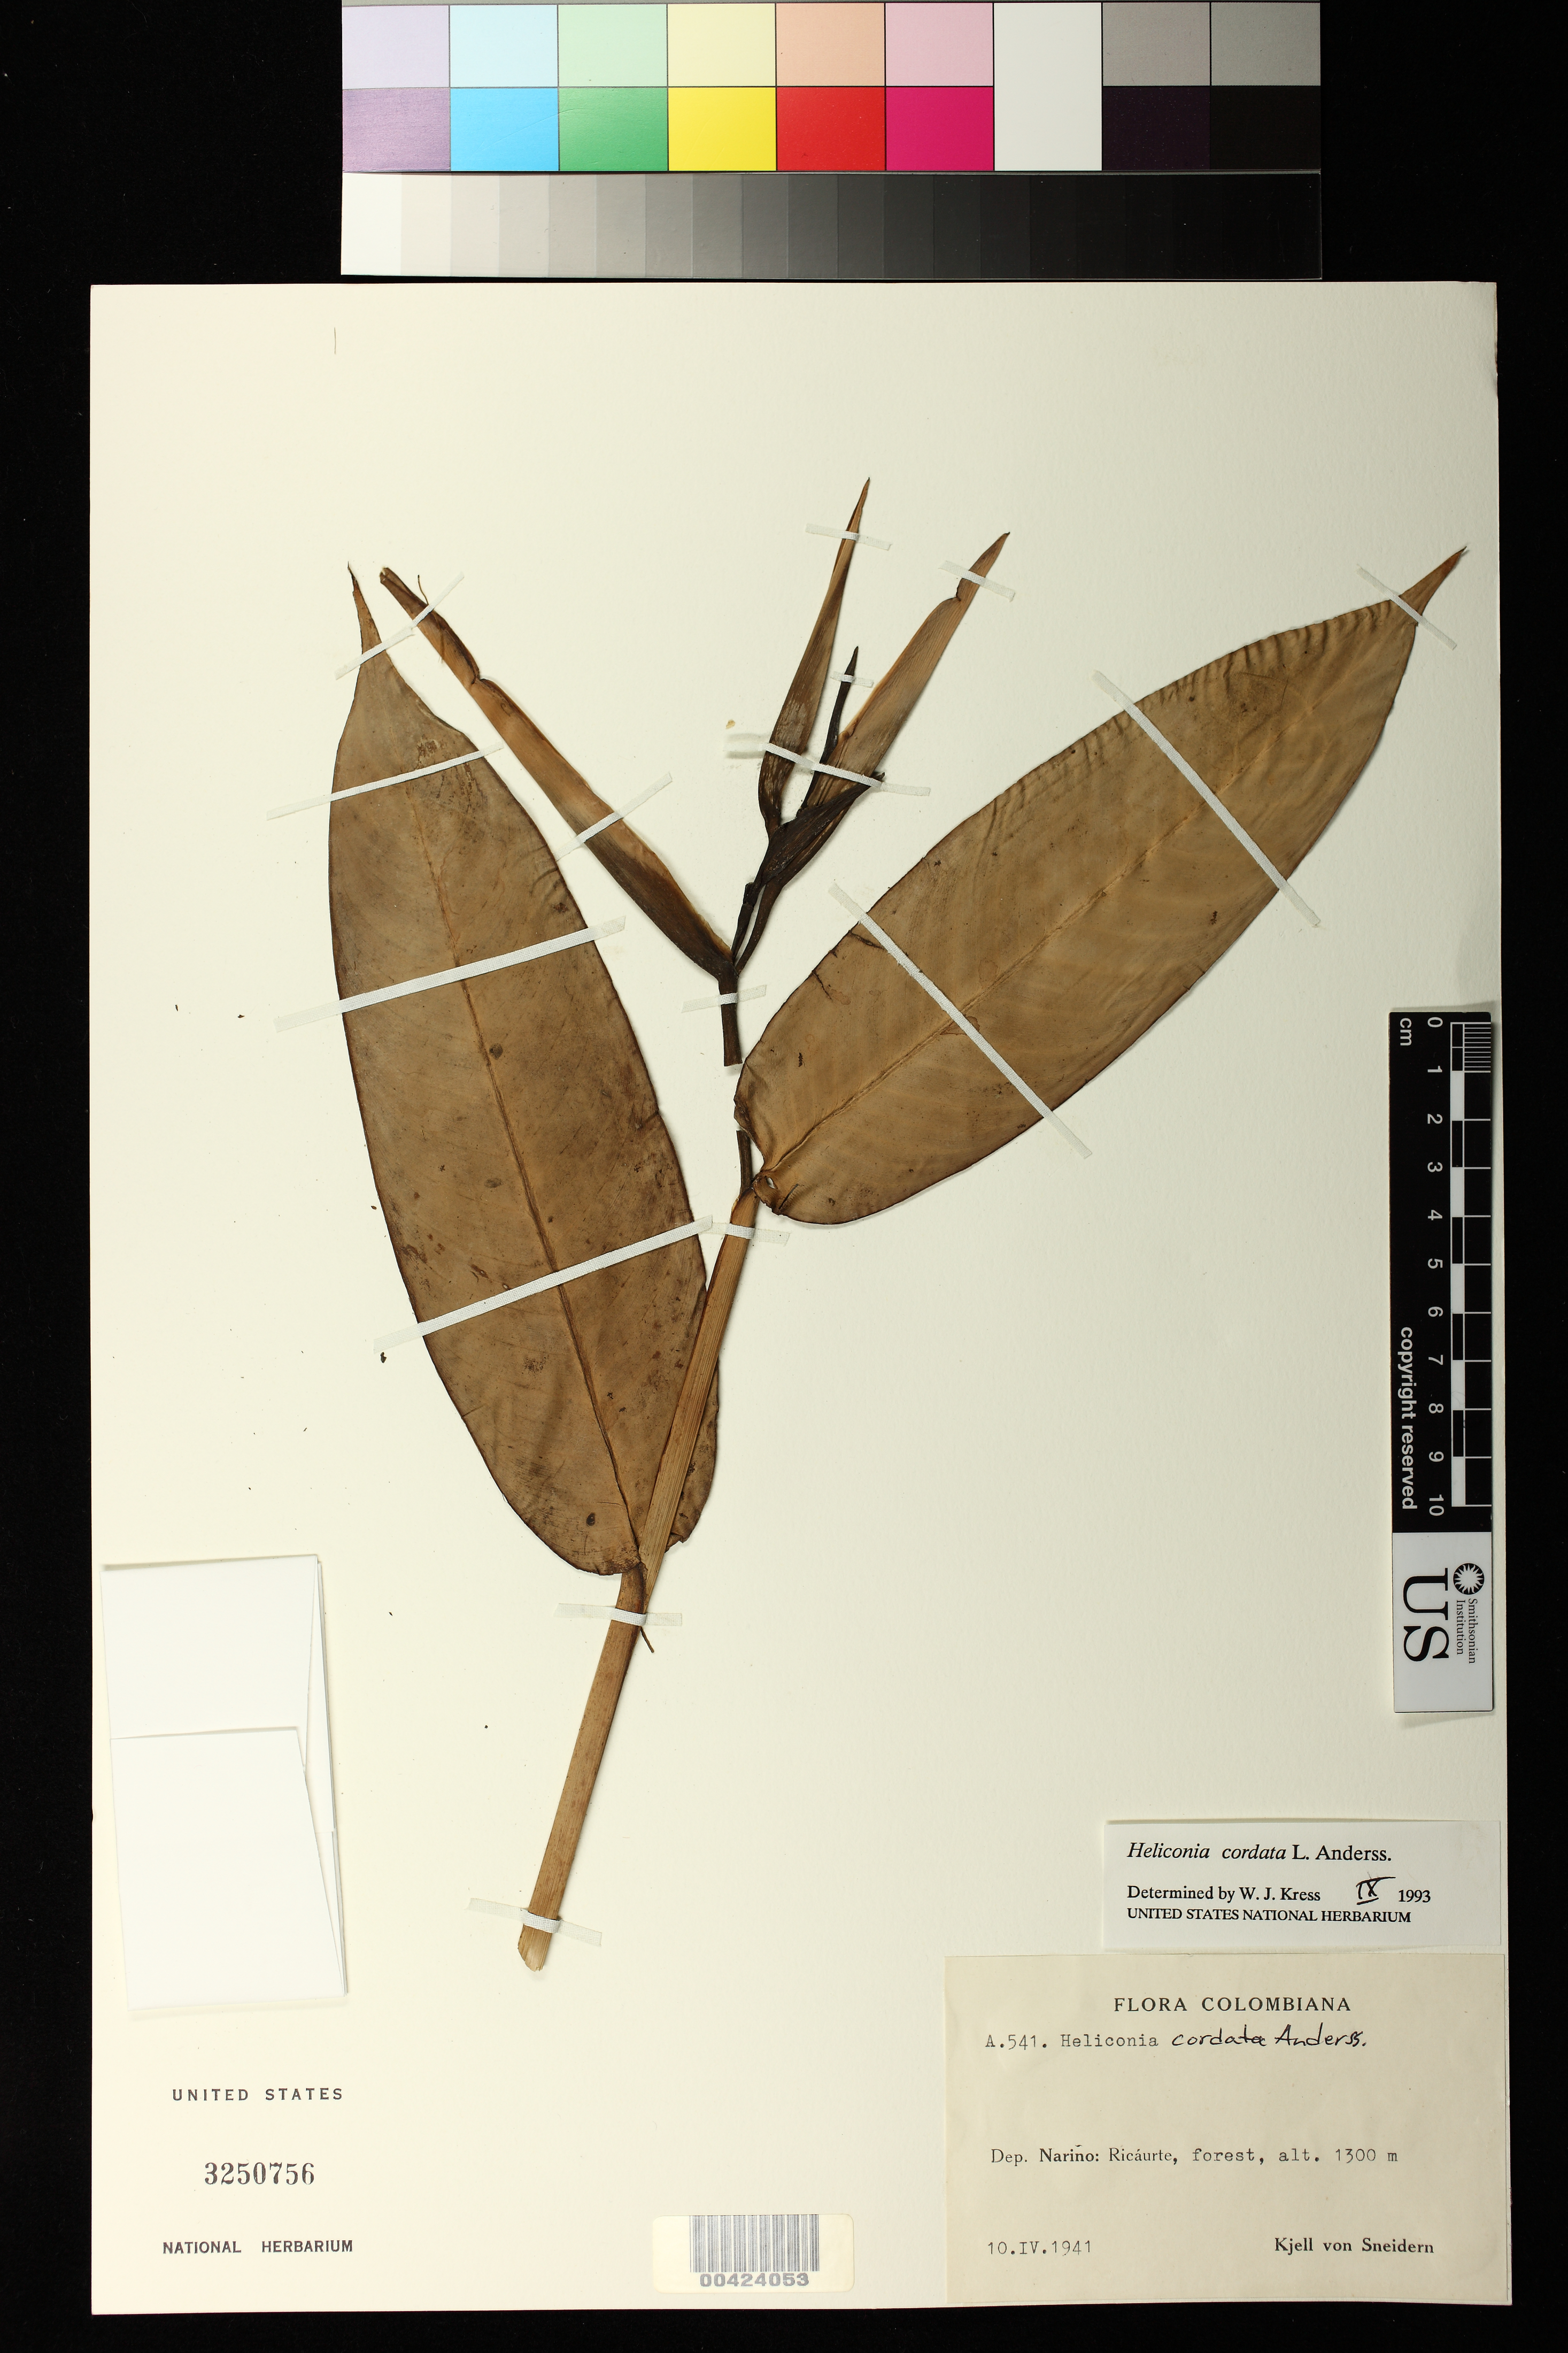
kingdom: Plantae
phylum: Tracheophyta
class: Liliopsida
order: Zingiberales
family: Heliconiaceae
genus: Heliconia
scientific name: Heliconia cordata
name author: L. Andersson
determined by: Kress, W. J., (US), Smithsonian Institution - National Museum of Natural History (UNITED STATES)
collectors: K. von Sneidern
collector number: A.541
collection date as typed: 10 Apr 1941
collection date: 1941-04-10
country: Colombia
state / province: Nariño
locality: Ricuarte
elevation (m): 1300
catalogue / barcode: US 3250756